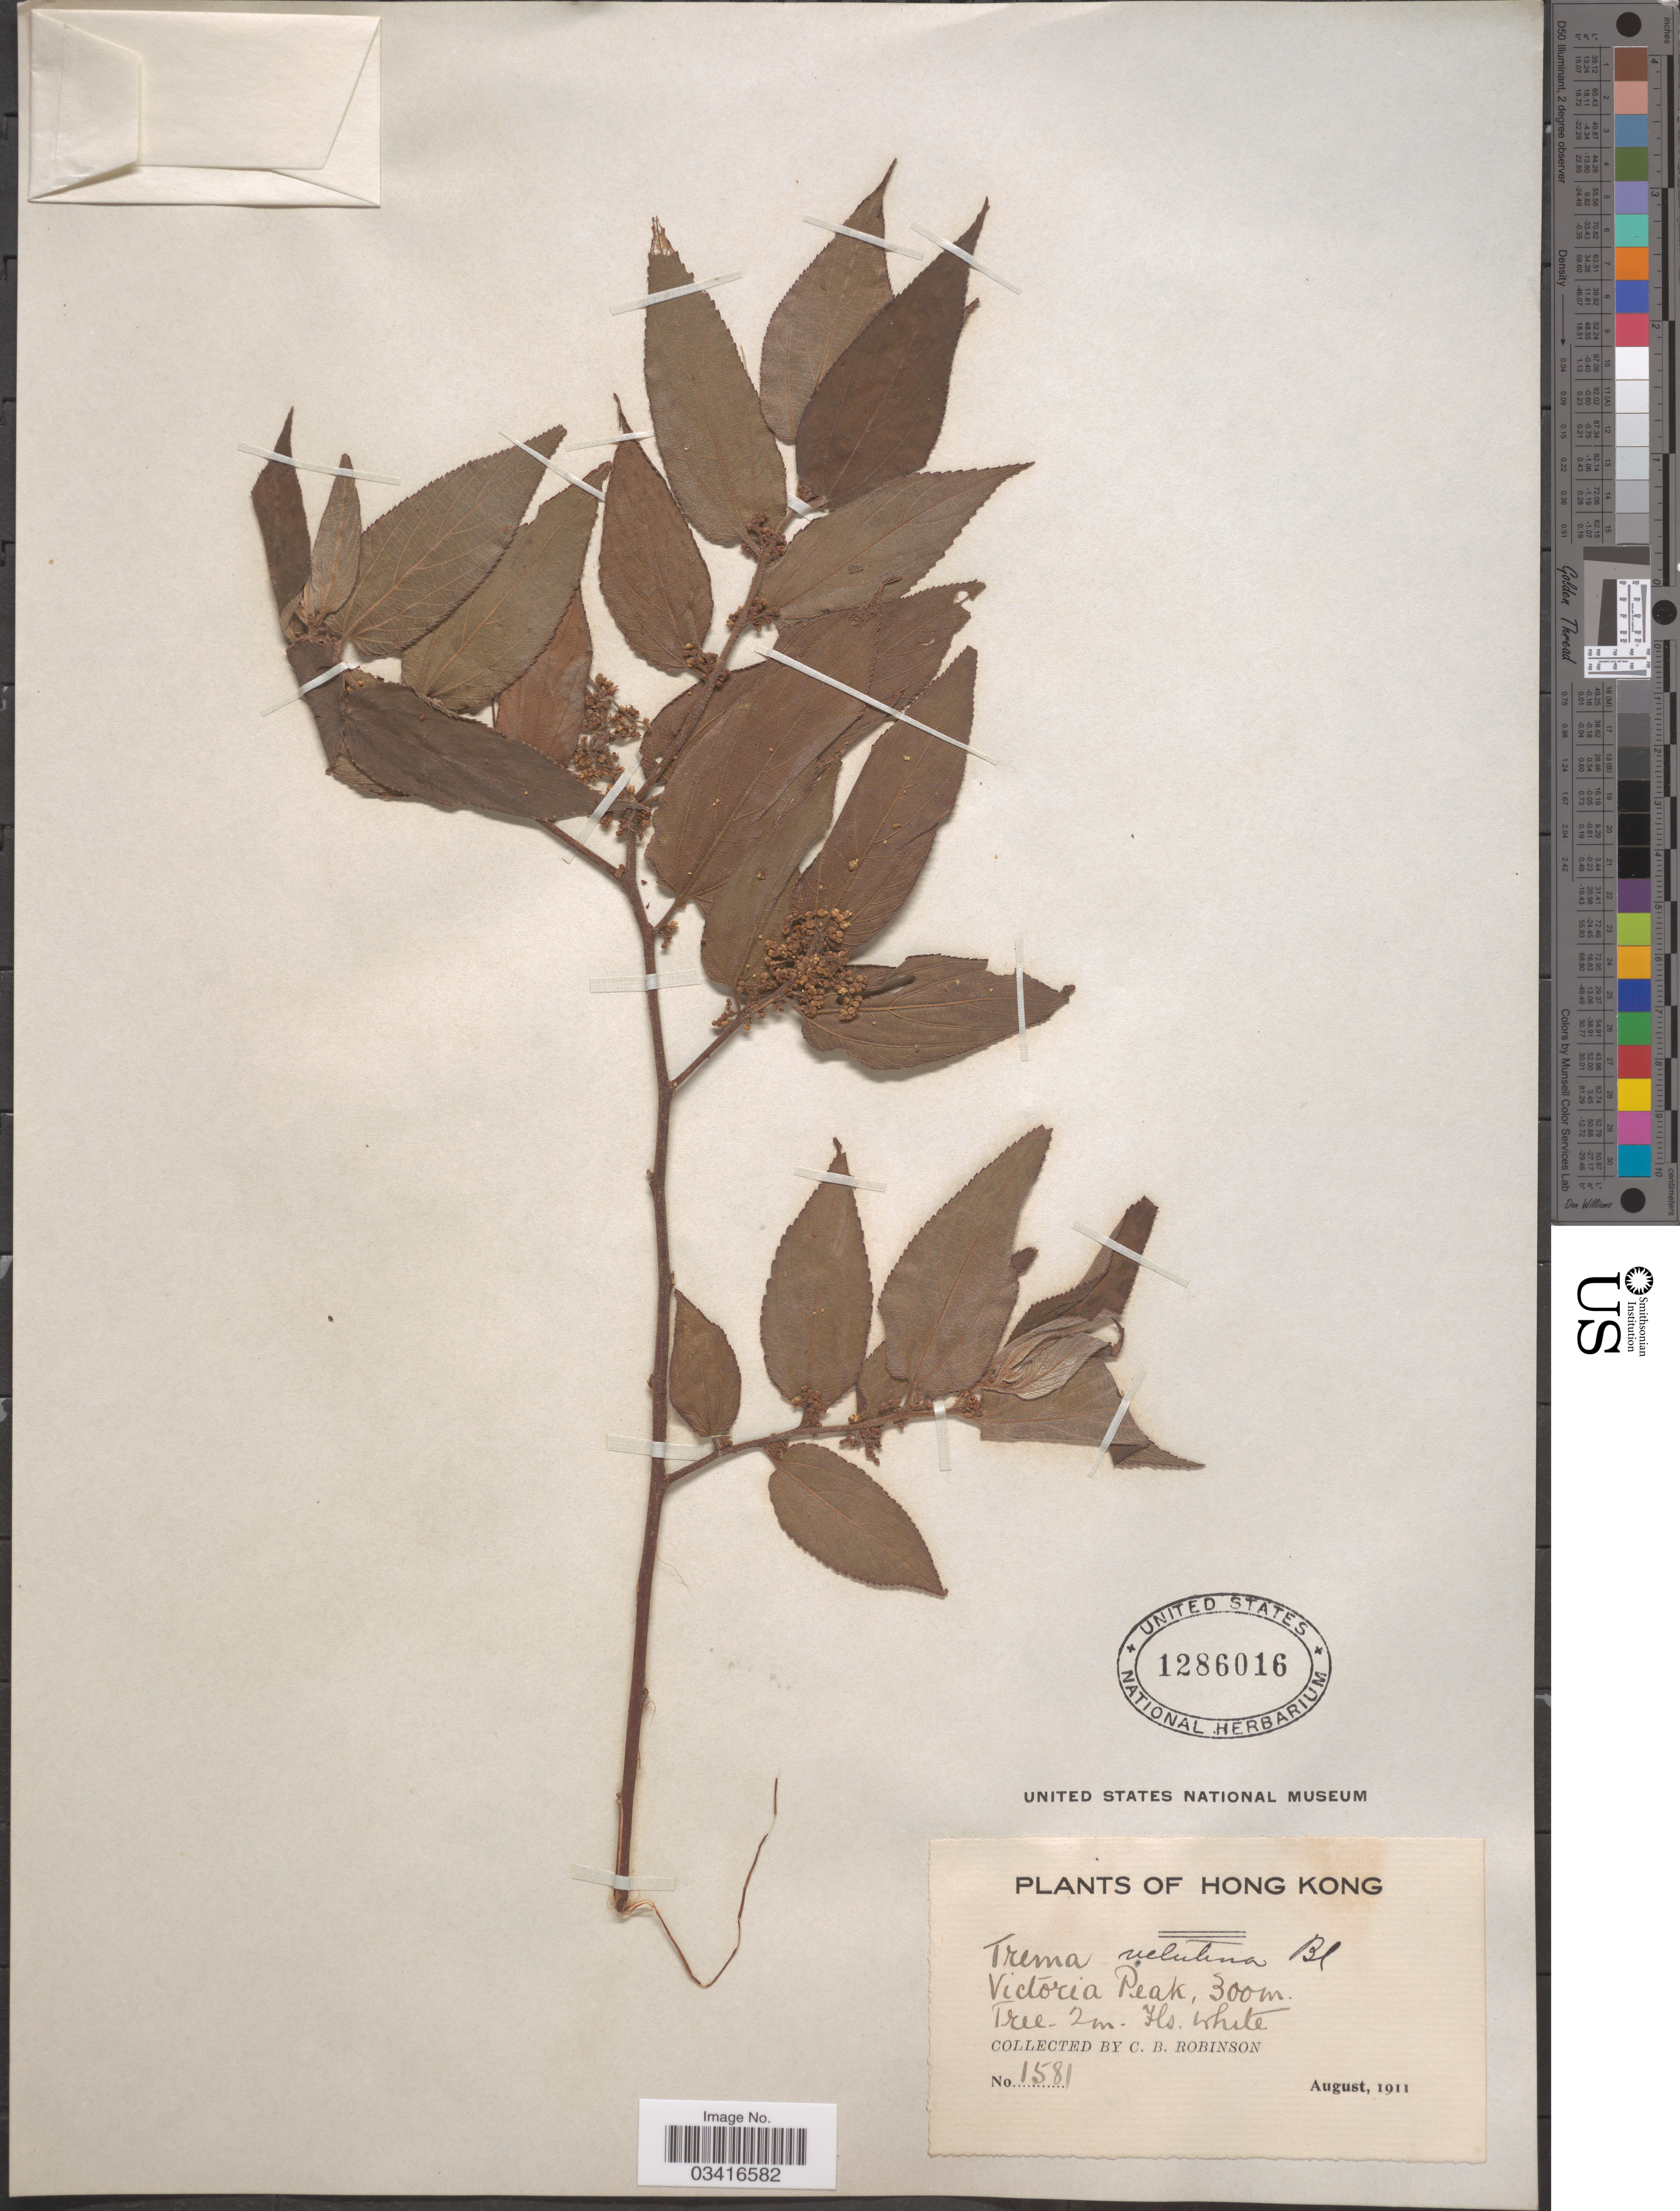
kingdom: Plantae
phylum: Tracheophyta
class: Magnoliopsida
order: Rosales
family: Cannabaceae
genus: Trema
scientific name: Trema velutinum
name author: (Planch.) Blume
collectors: C. Robinson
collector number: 1581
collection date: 1911-08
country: China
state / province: Hong Kong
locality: Victoria Peak.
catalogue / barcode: US 1286016